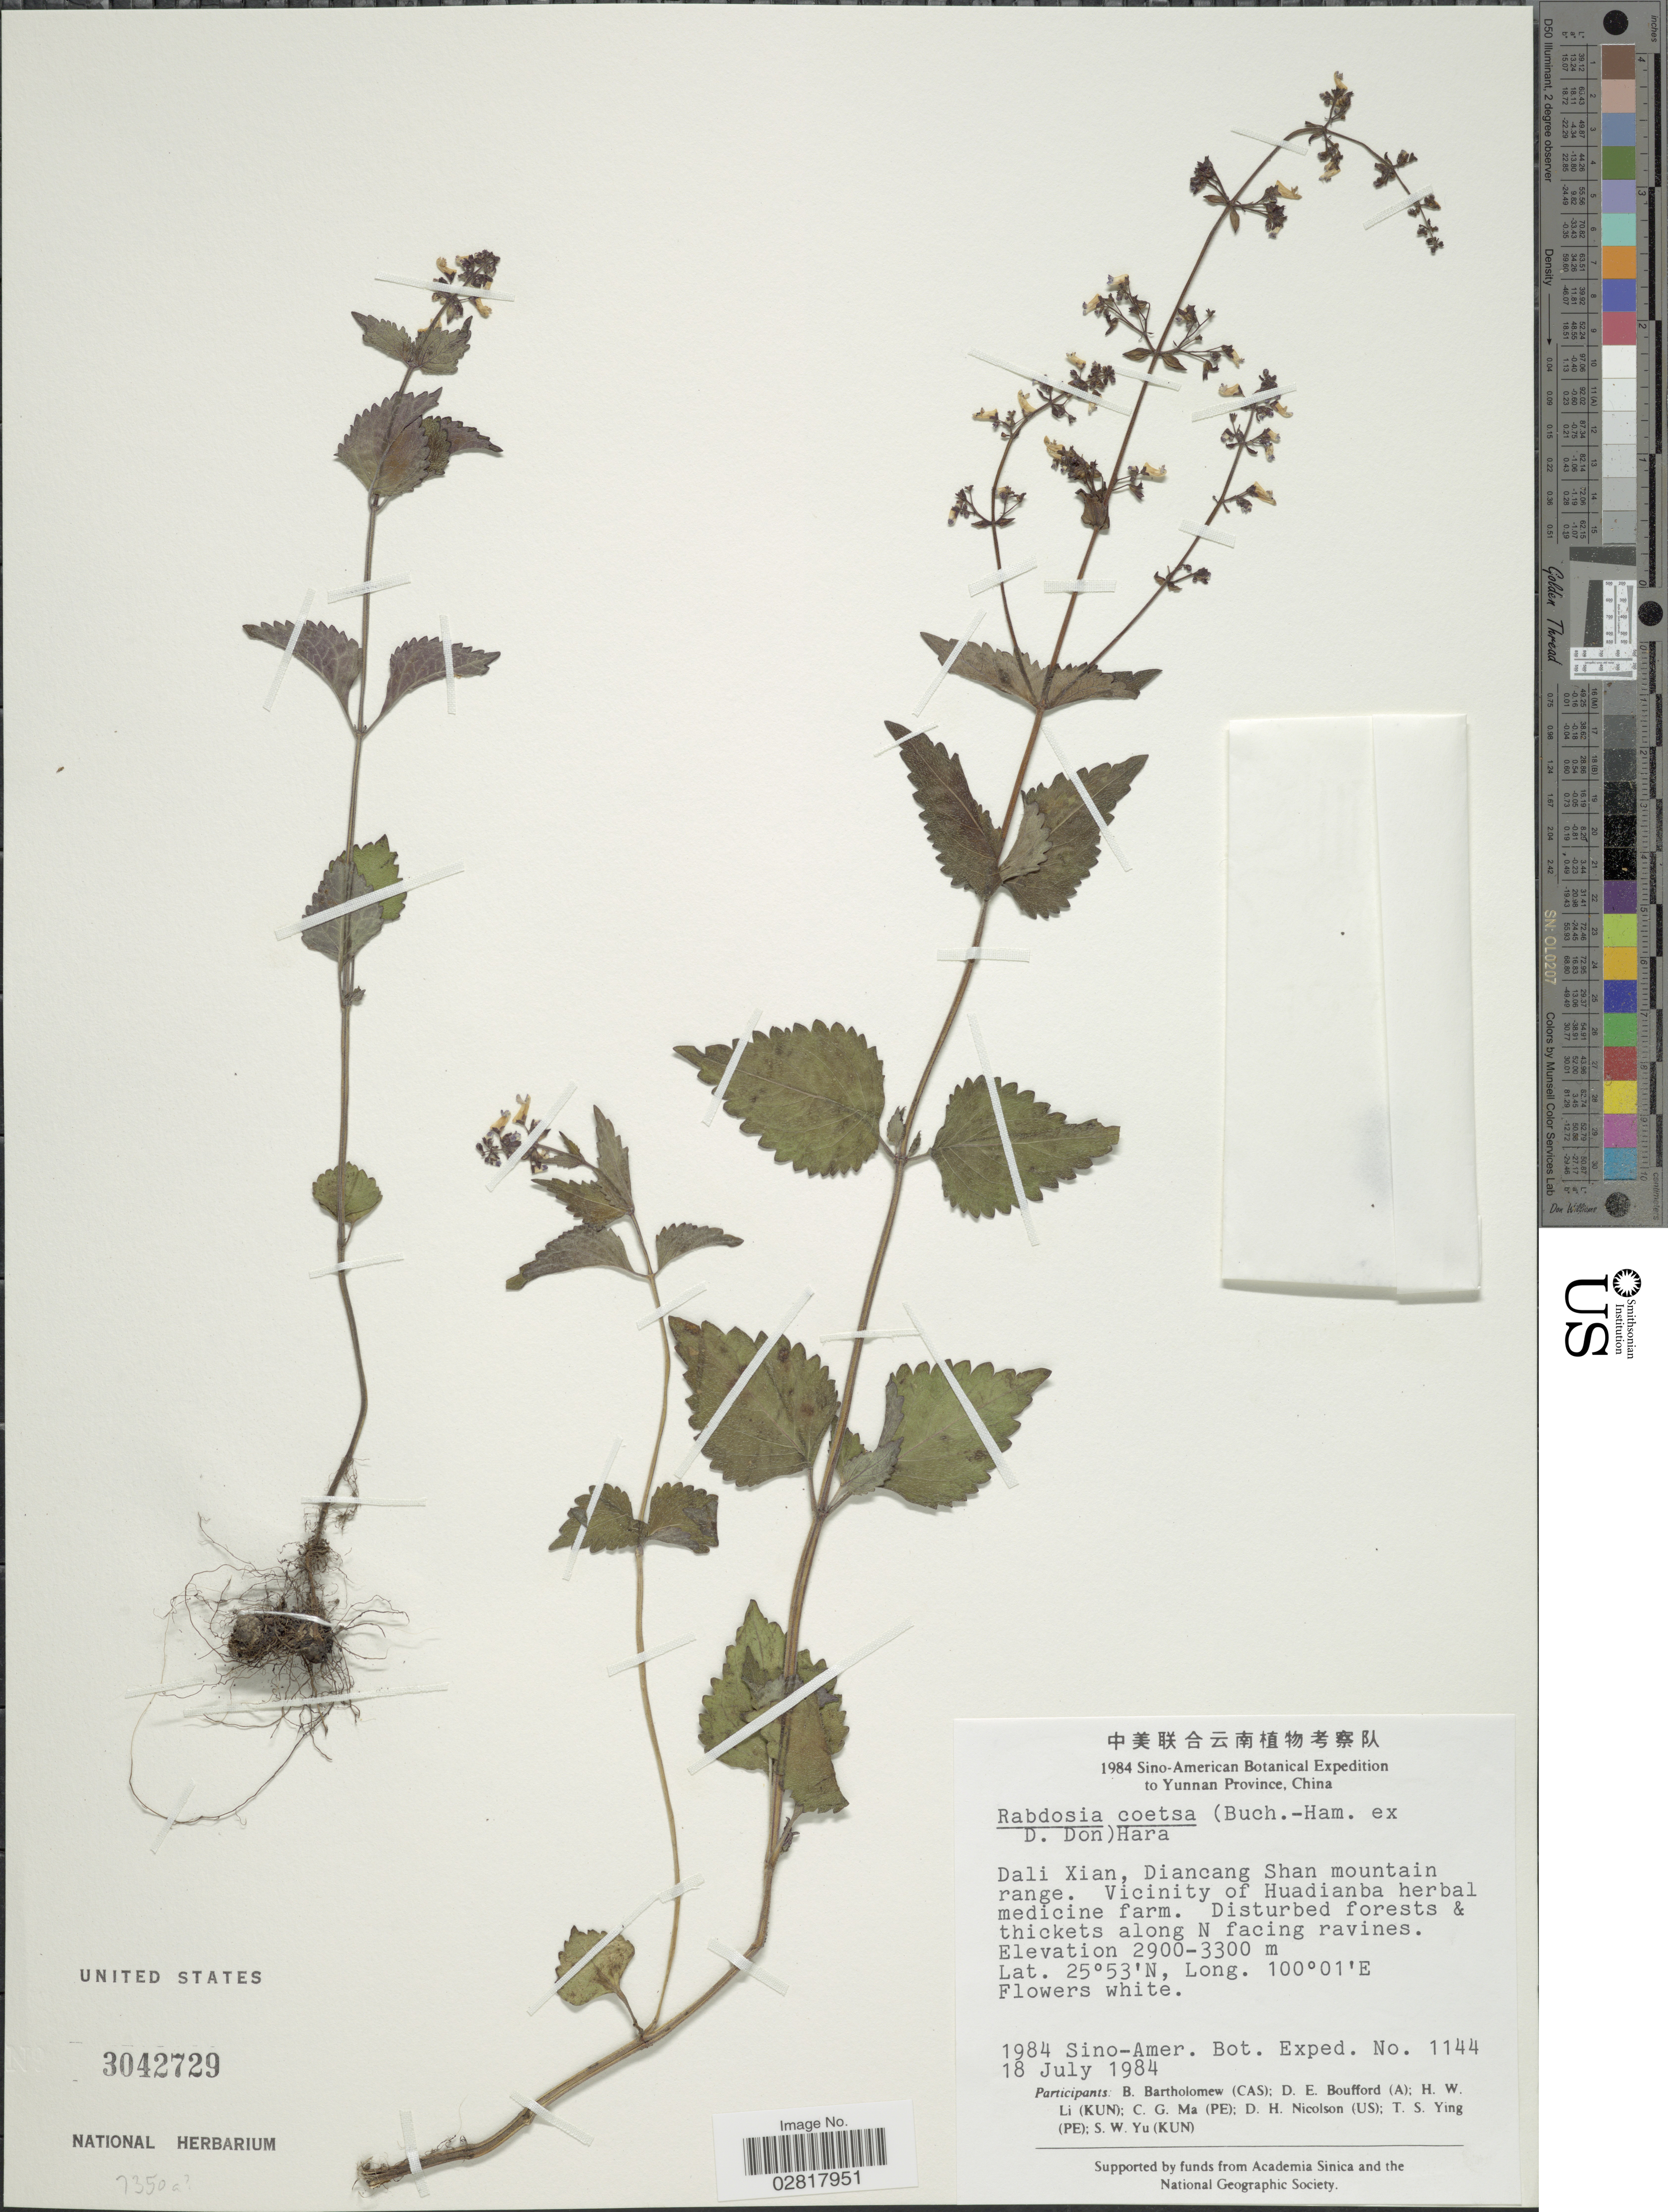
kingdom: Plantae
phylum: Tracheophyta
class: Magnoliopsida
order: Lamiales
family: Lamiaceae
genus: Plectranthus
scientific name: Plectranthus coetsa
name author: Buch.-Ham. ex D. Don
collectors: Sino-Amer. Bot. Exped. 1984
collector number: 1144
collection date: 1984-07-18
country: China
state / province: Yunnan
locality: Dali Xian, Diancang Shan mountain range. Vicinity of Huadianba herbal medicine farm.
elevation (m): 2900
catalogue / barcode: US 3042729